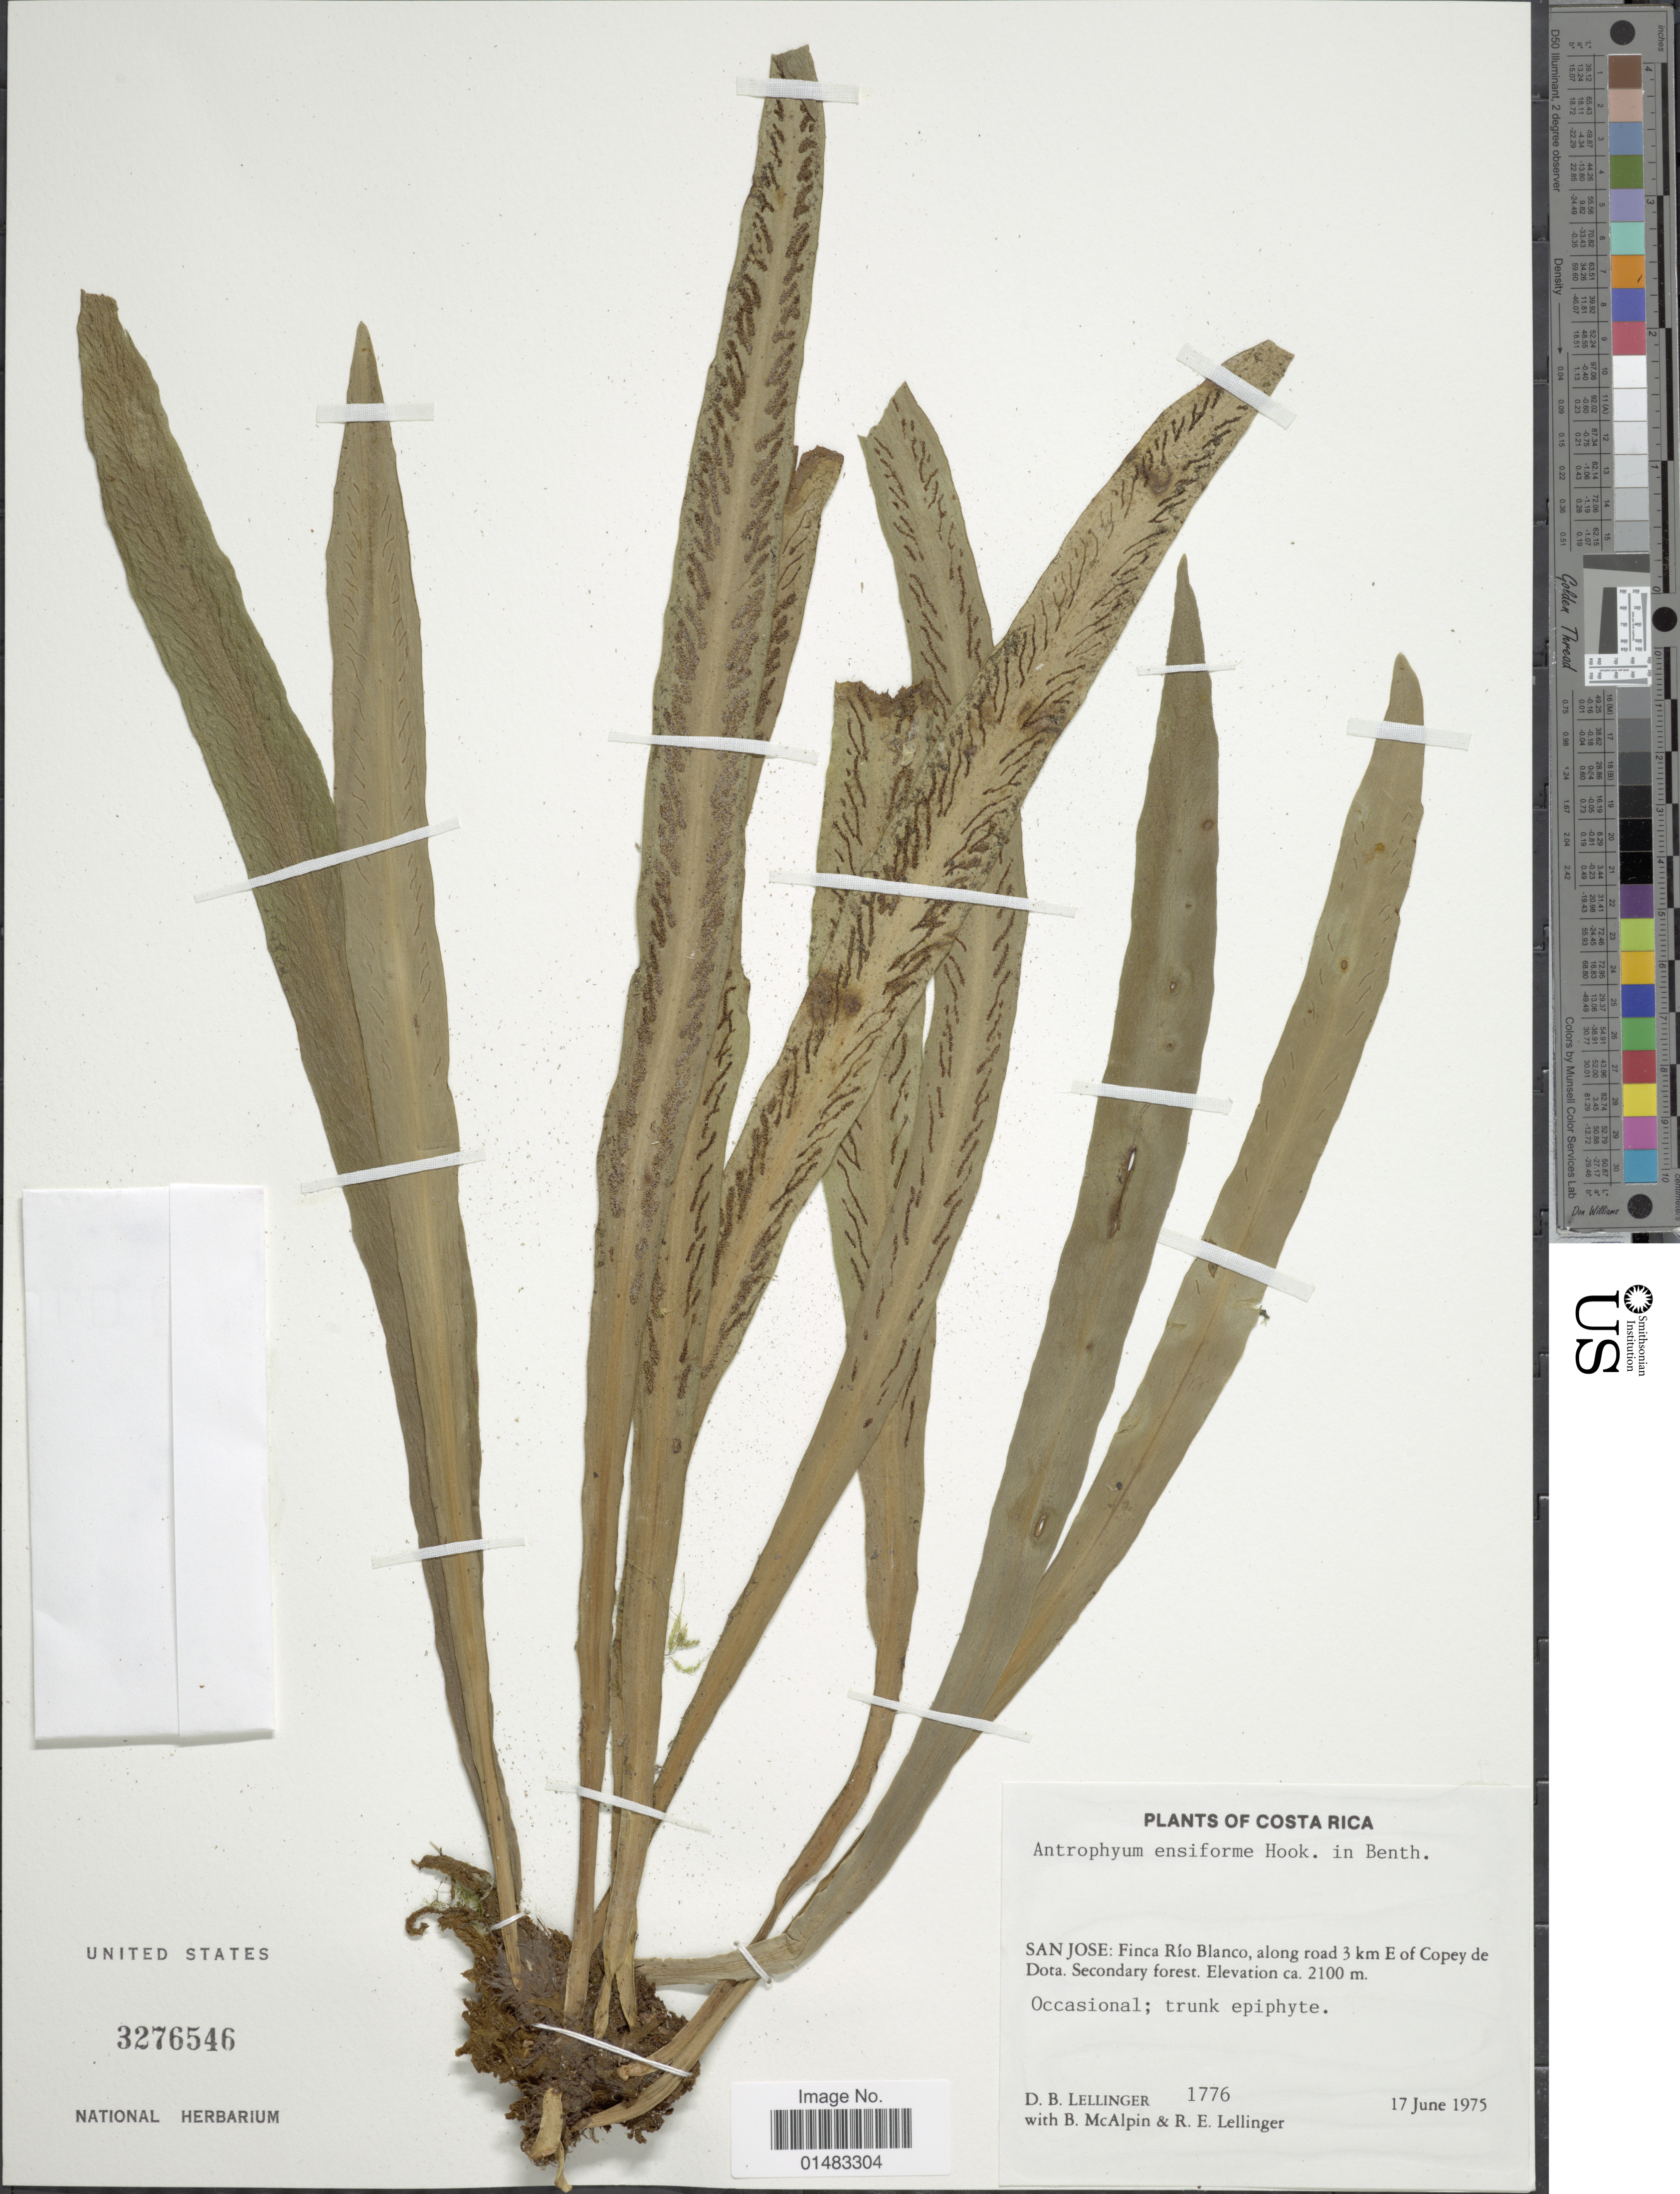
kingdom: Plantae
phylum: Tracheophyta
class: Polypodiopsida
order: Polypodiales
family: Pteridaceae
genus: Scoliosorus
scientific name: Scoliosorus ensiformis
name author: (Hook.) T. Moore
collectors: D. B. Lellinger, B. McAlpin & R. E. Lellinger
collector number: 1776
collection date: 1975-06-17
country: Costa Rica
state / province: San José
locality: Plants of Costa Rica, Finca Rio BLanco, along road 3 km E of Copey de Dota. Secondary forest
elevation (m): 2100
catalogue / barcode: US 3276546